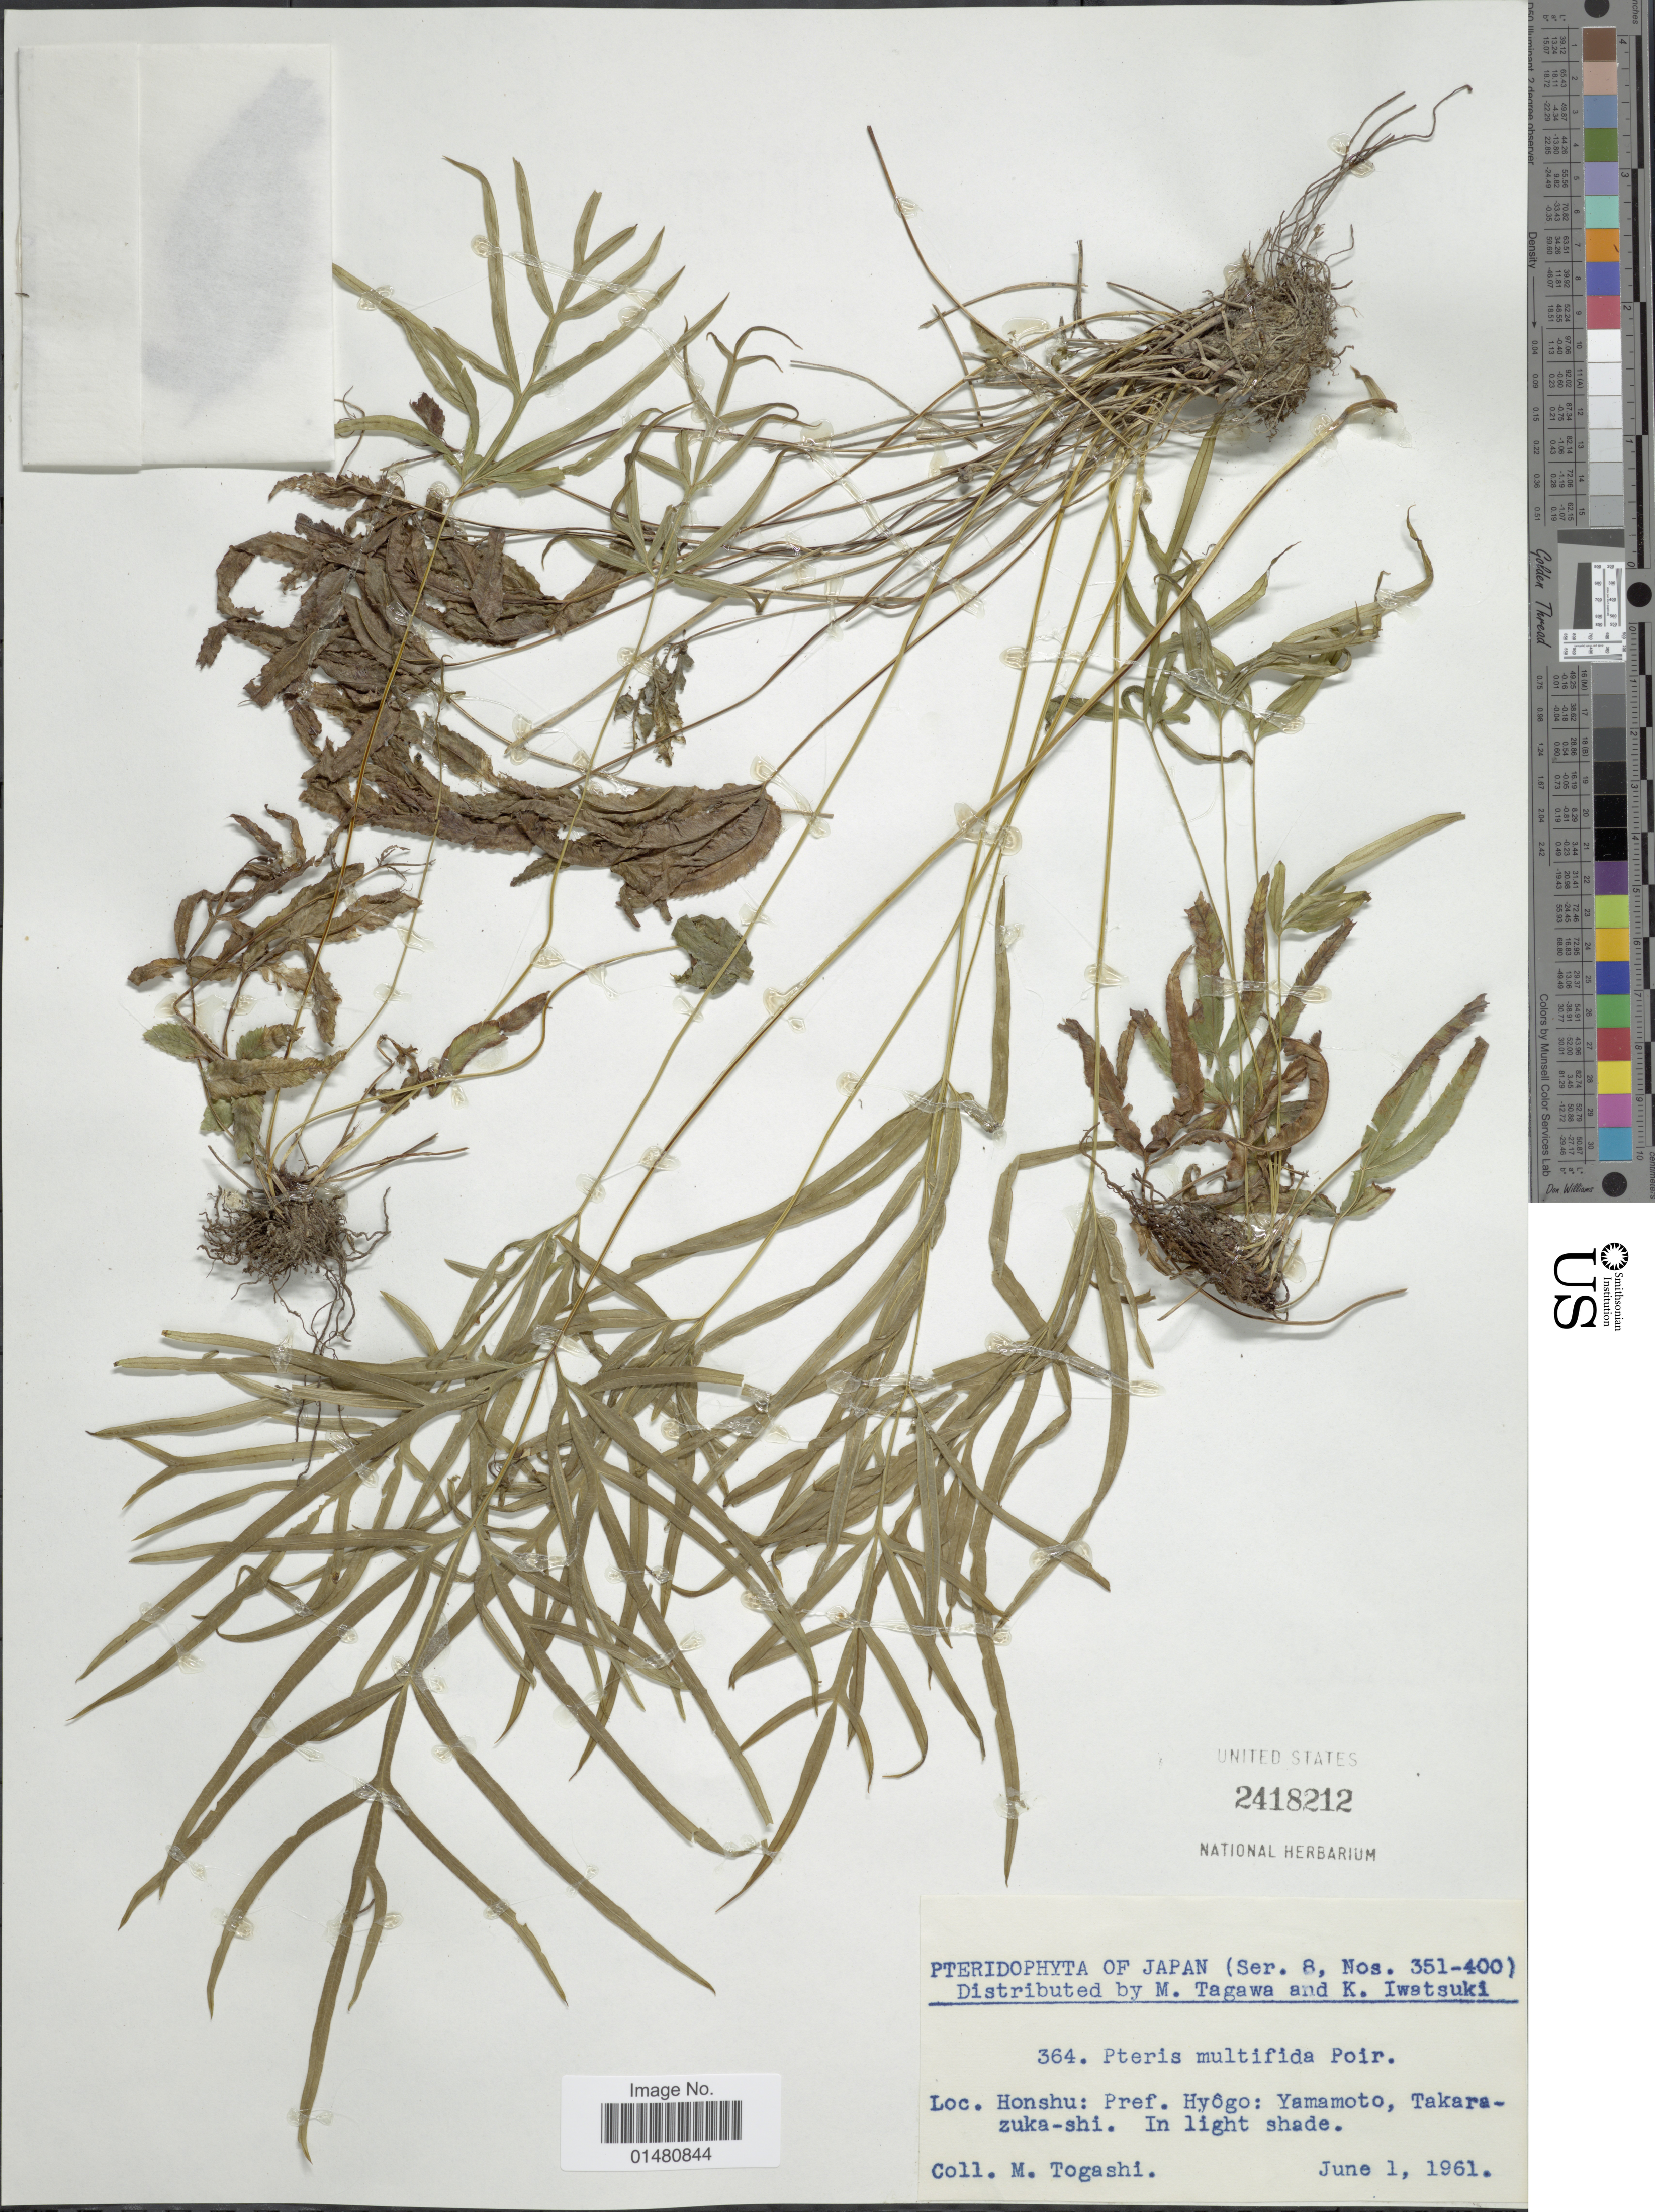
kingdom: Plantae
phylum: Tracheophyta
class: Polypodiopsida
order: Polypodiales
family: Pteridaceae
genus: Pteris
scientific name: Pteris multifida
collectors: M. Togashi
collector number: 364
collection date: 1961-06-01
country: Japan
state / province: Hyogo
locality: Honshu: Pref Hyôgo: Yamamoto, Takarazuka-shi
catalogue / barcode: US 2418212